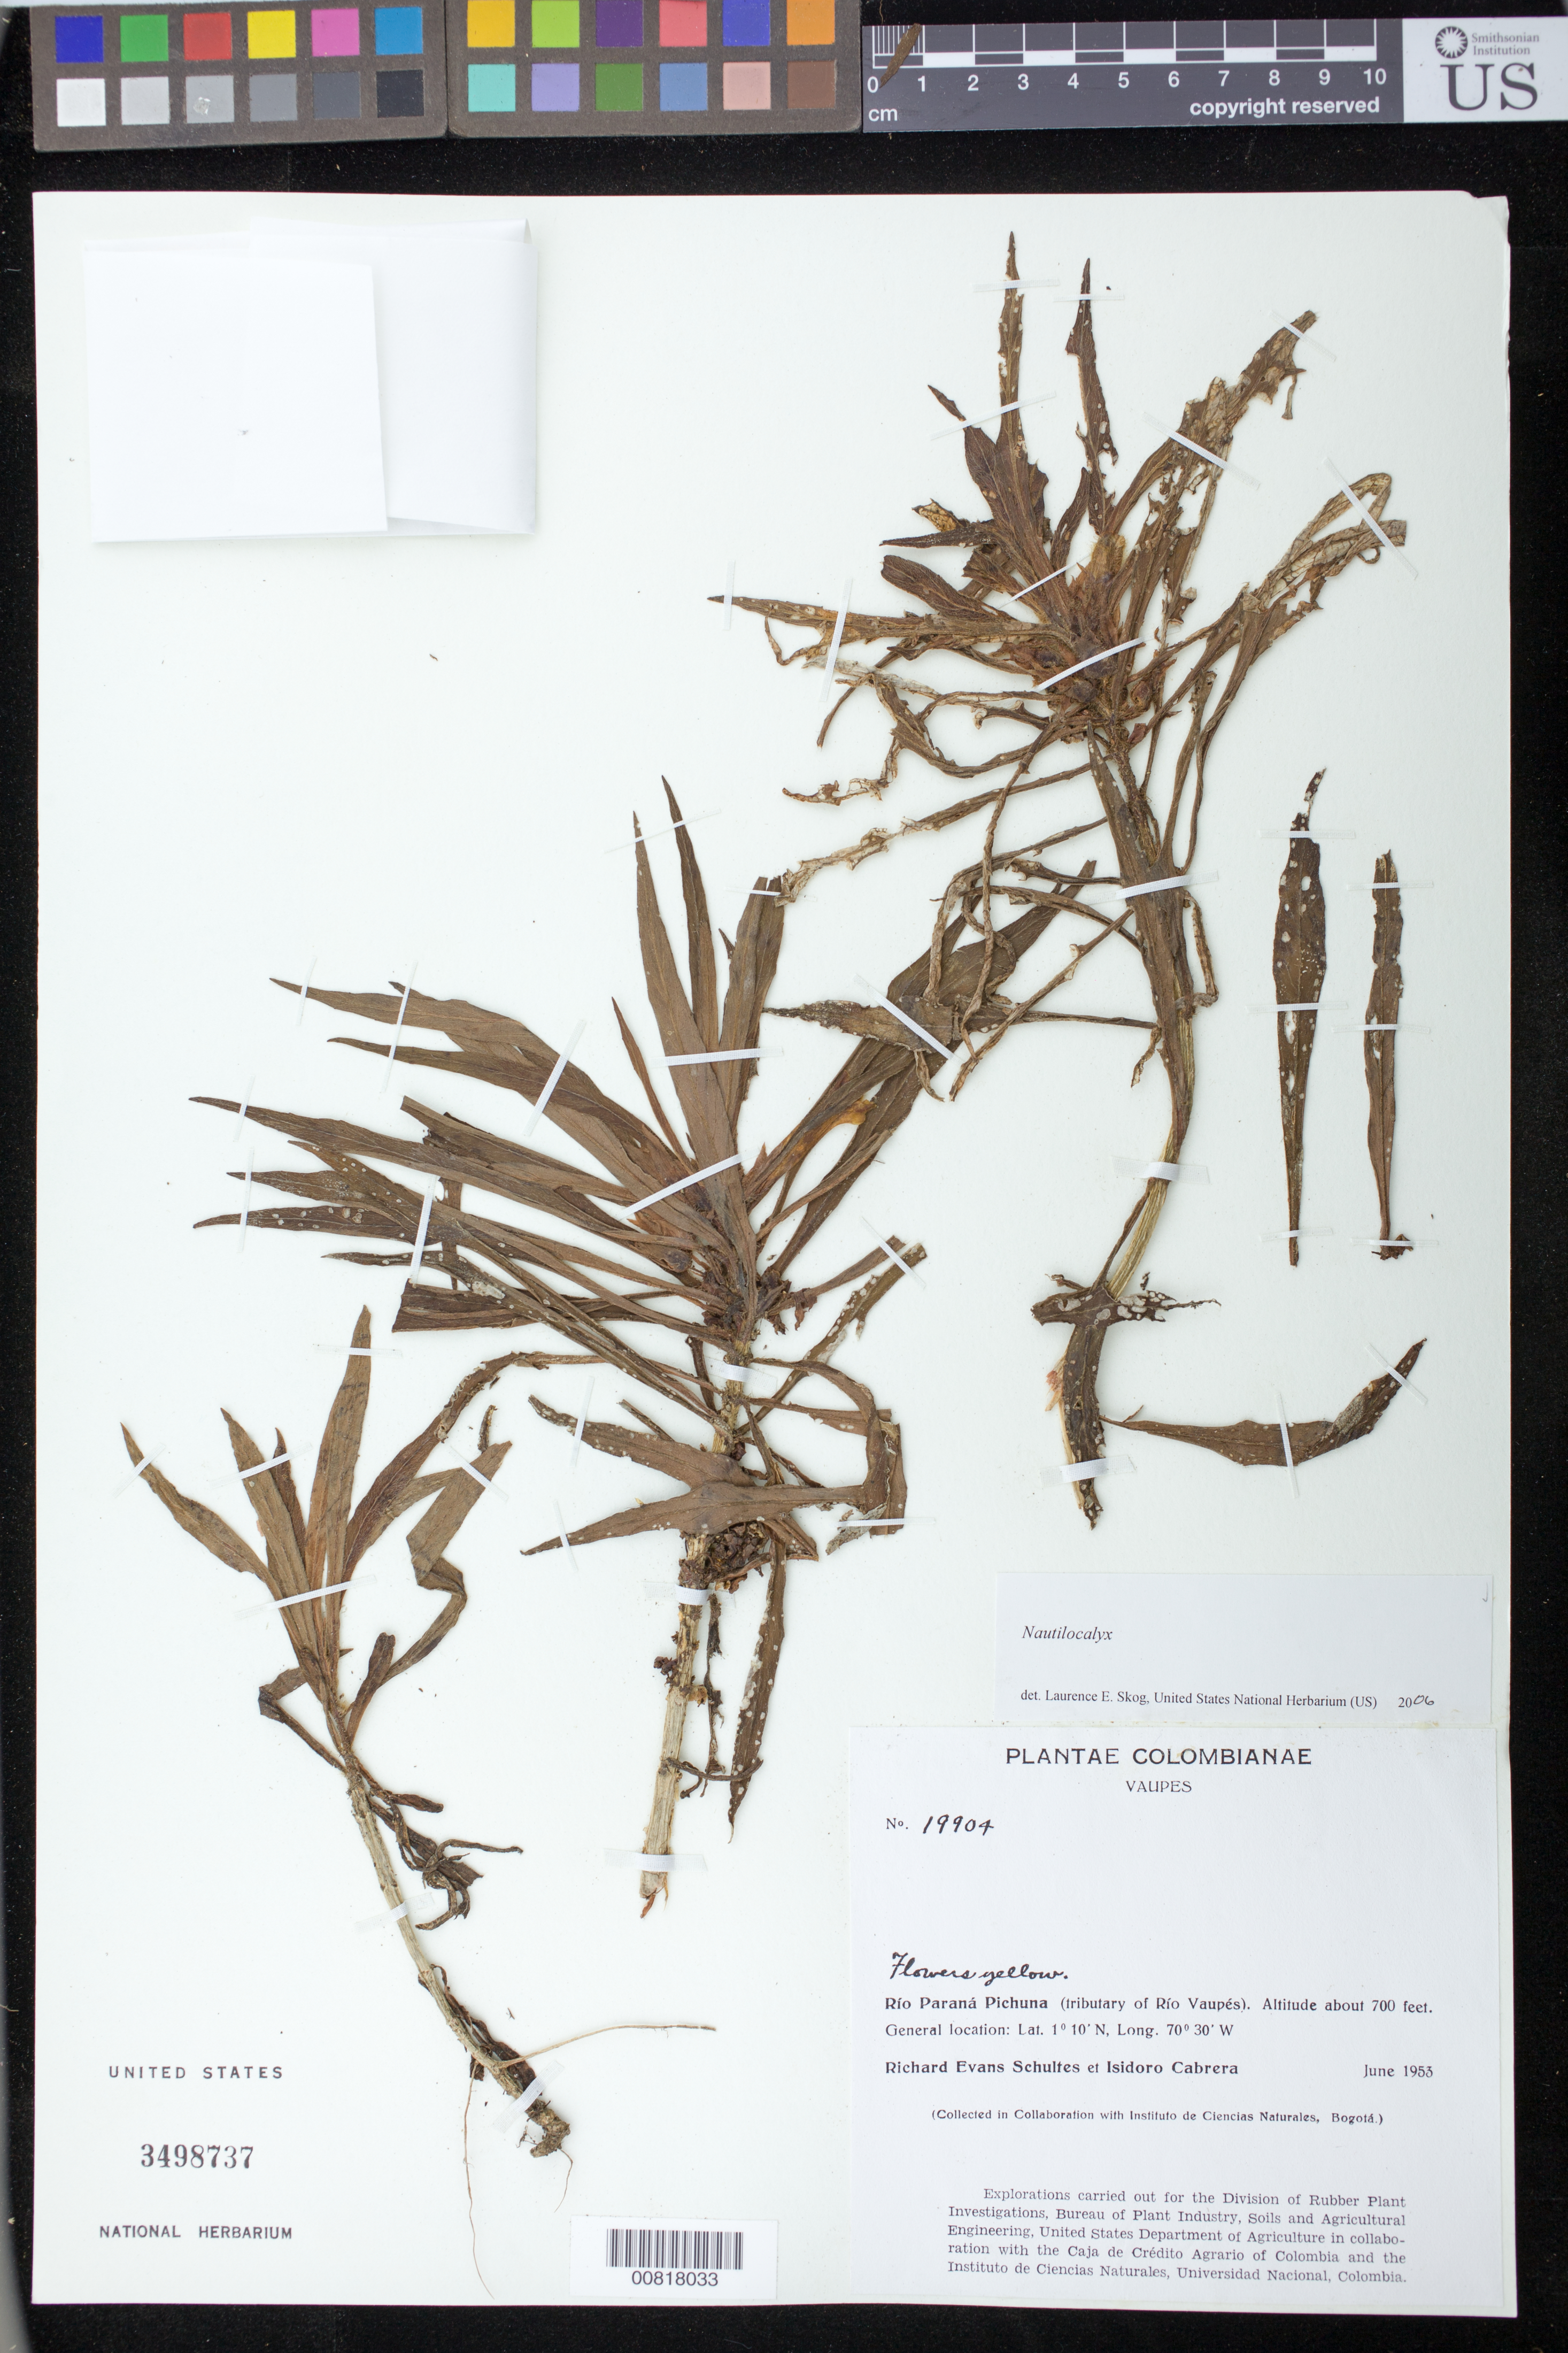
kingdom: Plantae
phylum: Tracheophyta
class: Magnoliopsida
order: Lamiales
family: Gesneriaceae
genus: Nautilocalyx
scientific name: Nautilocalyx sp.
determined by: Skog, Laurence E.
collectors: R. E. Schultes & I. Cabrera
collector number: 19904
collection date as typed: Jun 1953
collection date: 1953-06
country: Colombia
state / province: Vaupés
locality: Río Paraná Pichuna (tributary of Río Vaupés)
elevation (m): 213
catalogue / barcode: US 3498737